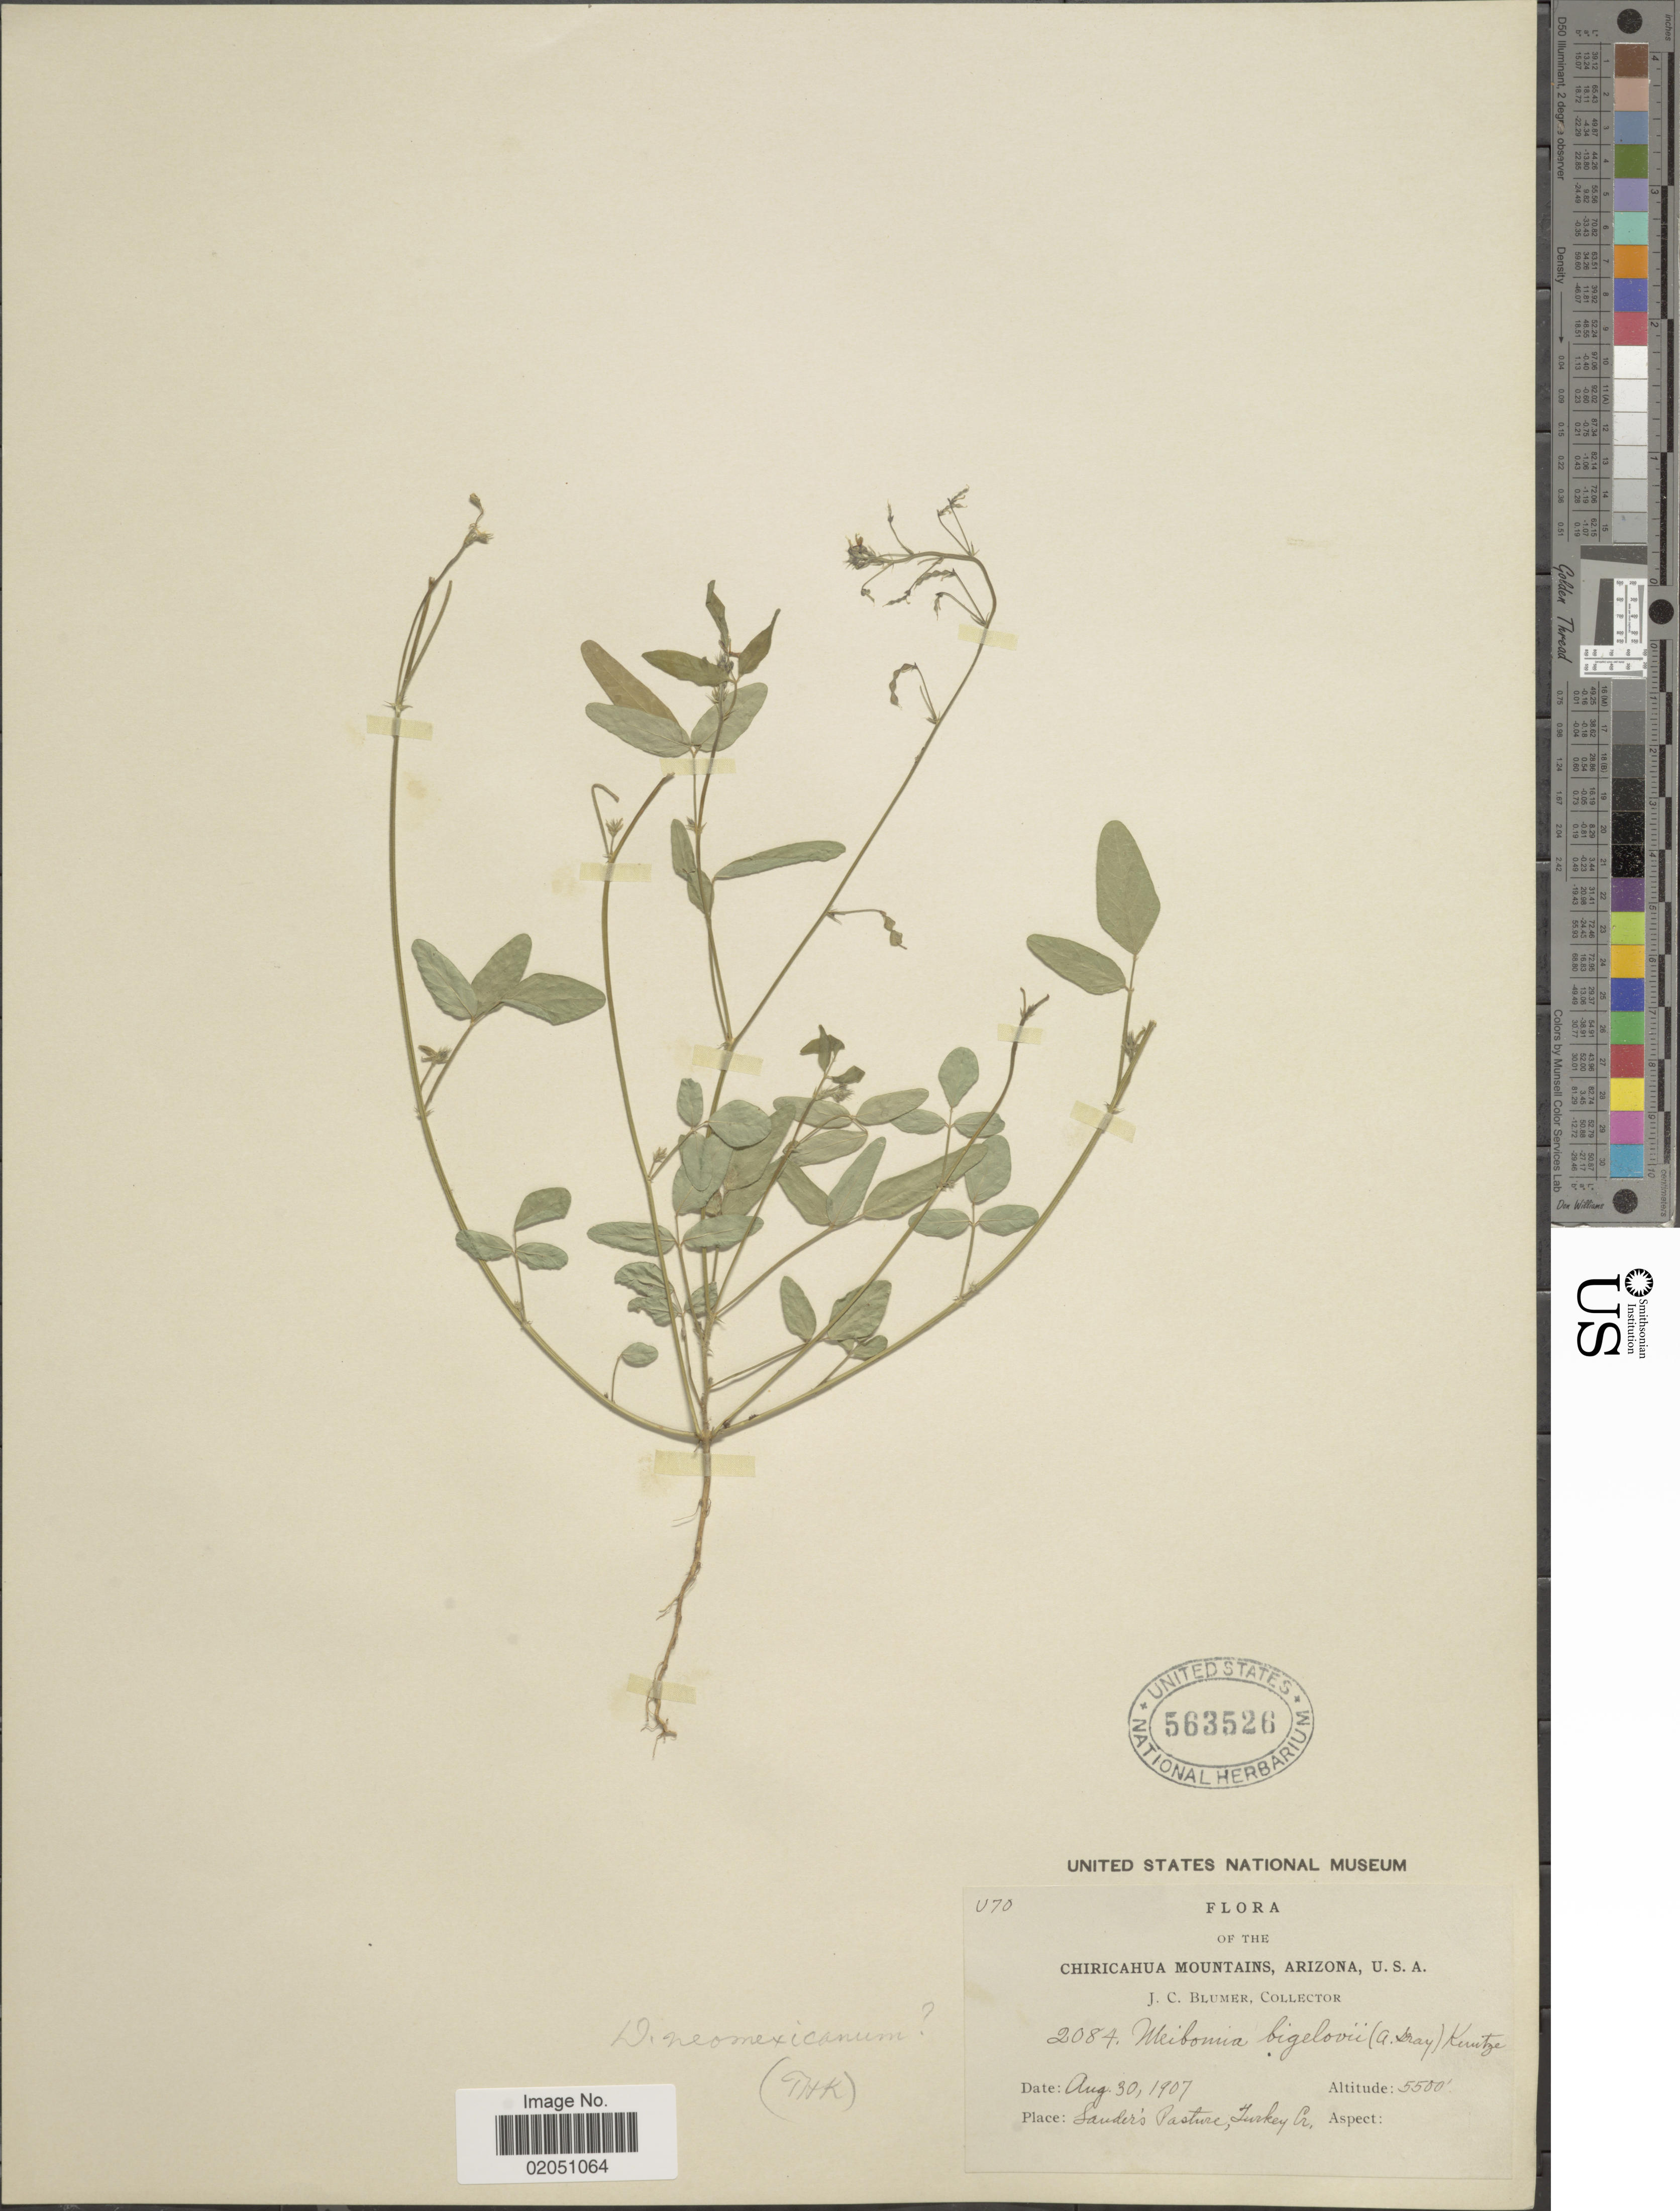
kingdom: Plantae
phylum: Tracheophyta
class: Magnoliopsida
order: Fabales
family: Fabaceae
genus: Desmodium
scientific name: Desmodium neomexicanum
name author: A. Gray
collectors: J. C. Blumer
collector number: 2084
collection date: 1907-08-30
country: United States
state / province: Arizona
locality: Chiricahua Mountains, Place: Sander's Pasture, Turkey Cr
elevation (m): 1676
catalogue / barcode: US 563526